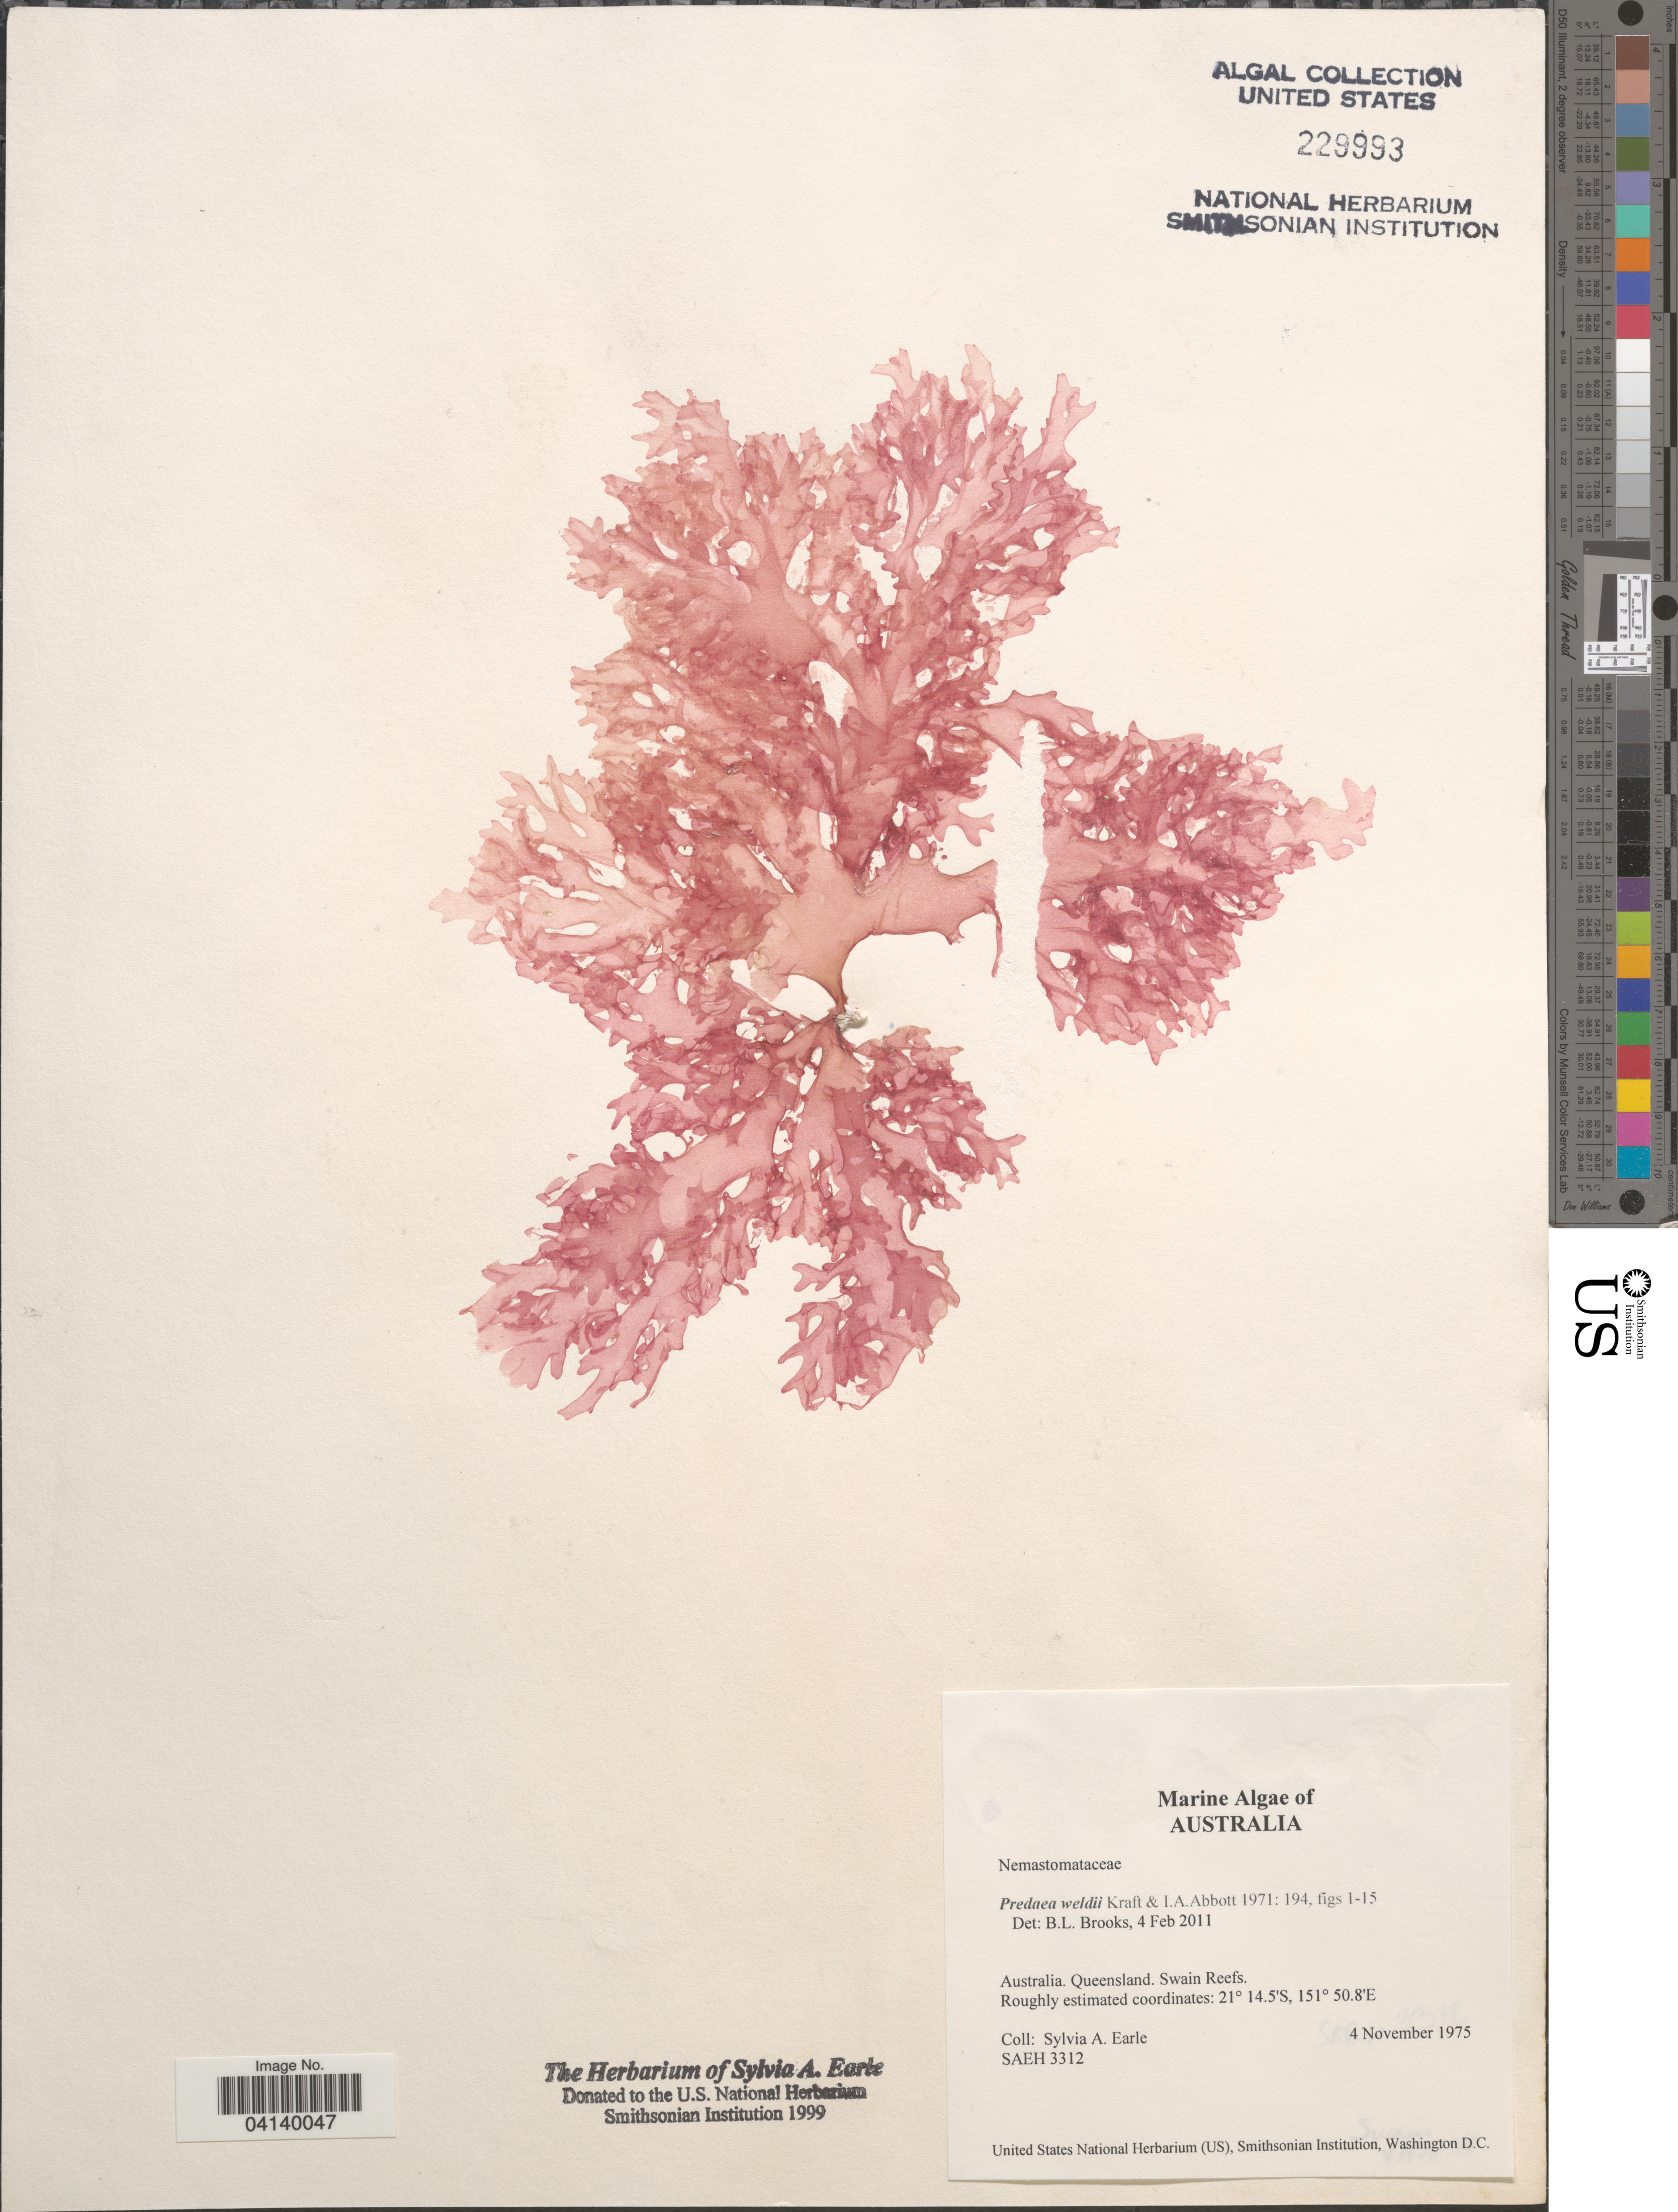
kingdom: Plantae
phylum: Rhodophyta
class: Florideophyceae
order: Nemastomatales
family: Nemastomataceae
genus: Predaea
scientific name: Predaea weldii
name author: G.T.Kraft & I.A. Abbott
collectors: S. A. Earle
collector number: SAEH3312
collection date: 1975-11-04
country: Australia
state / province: Queensland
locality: Swain Reefs.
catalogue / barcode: US 229993